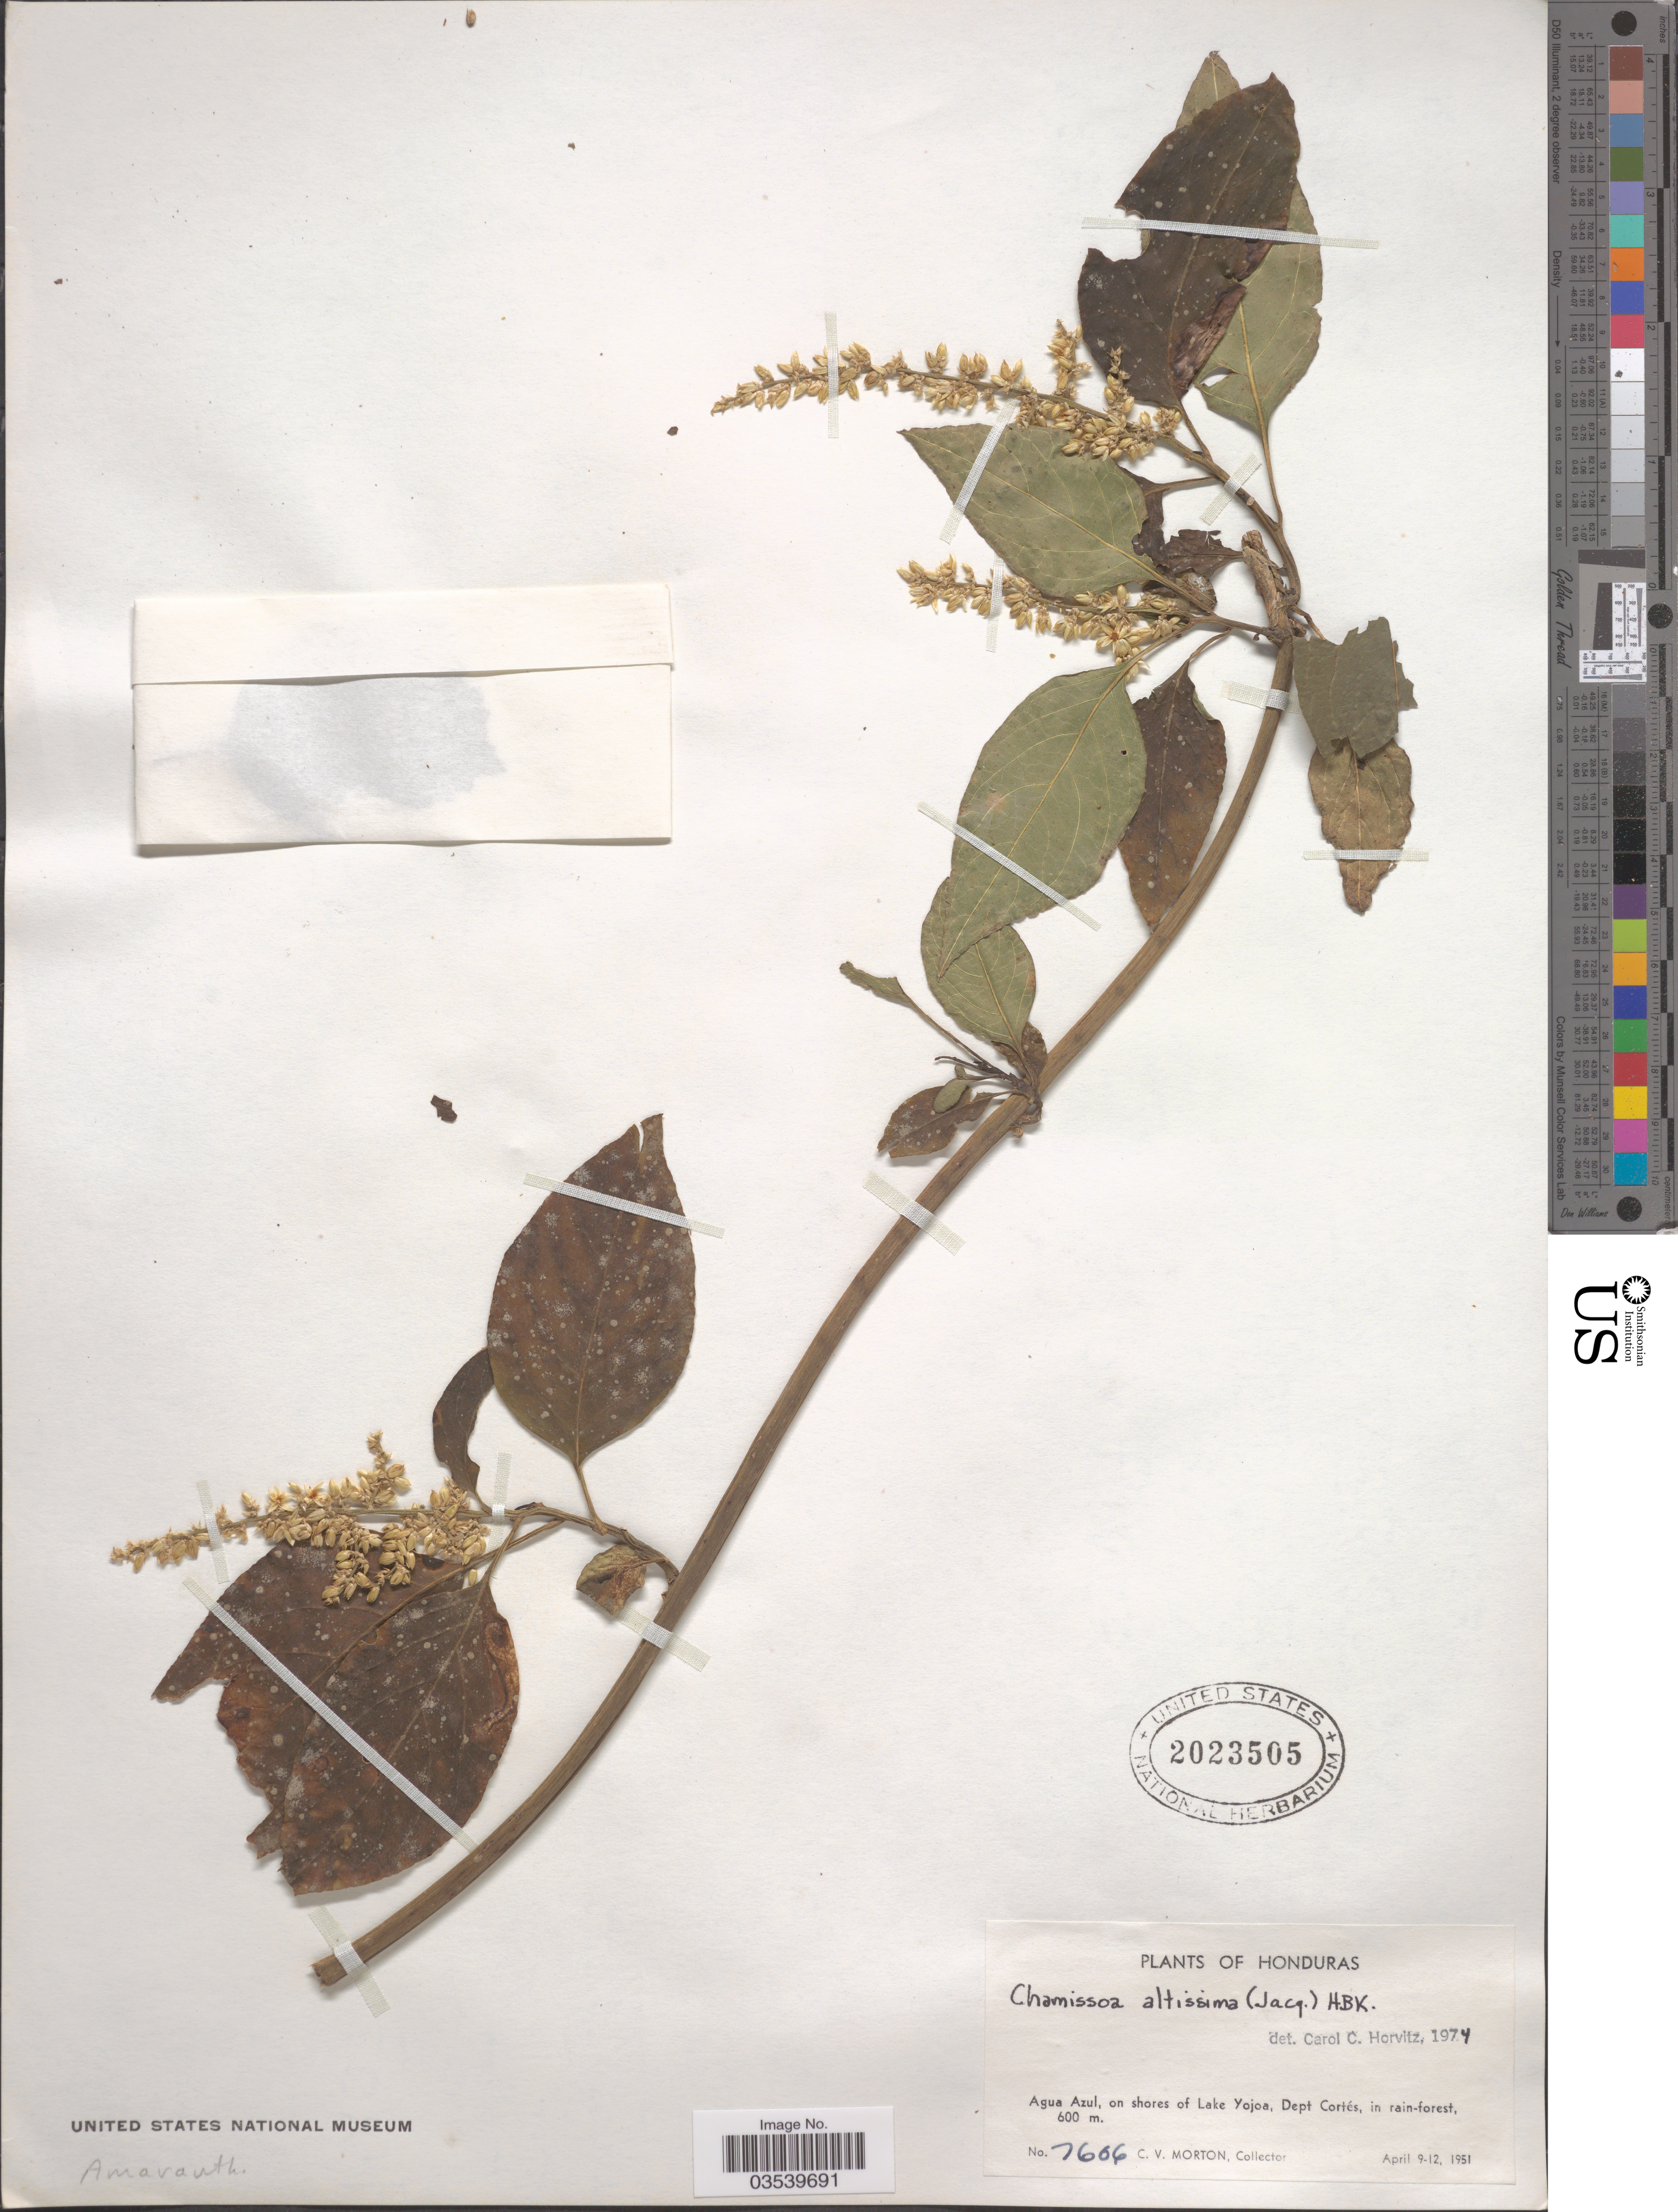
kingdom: Plantae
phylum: Tracheophyta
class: Magnoliopsida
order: Caryophyllales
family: Amaranthaceae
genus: Chamissoa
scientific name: Chamissoa altissima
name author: (Jacq.) Kunth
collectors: C. V. Morton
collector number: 7606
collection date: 1951-04-09/1951-04-12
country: Honduras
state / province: Cortés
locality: Agua Azul, on shores of Lake Yojoa, Dept. Cortés.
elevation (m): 600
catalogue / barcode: US 2023505